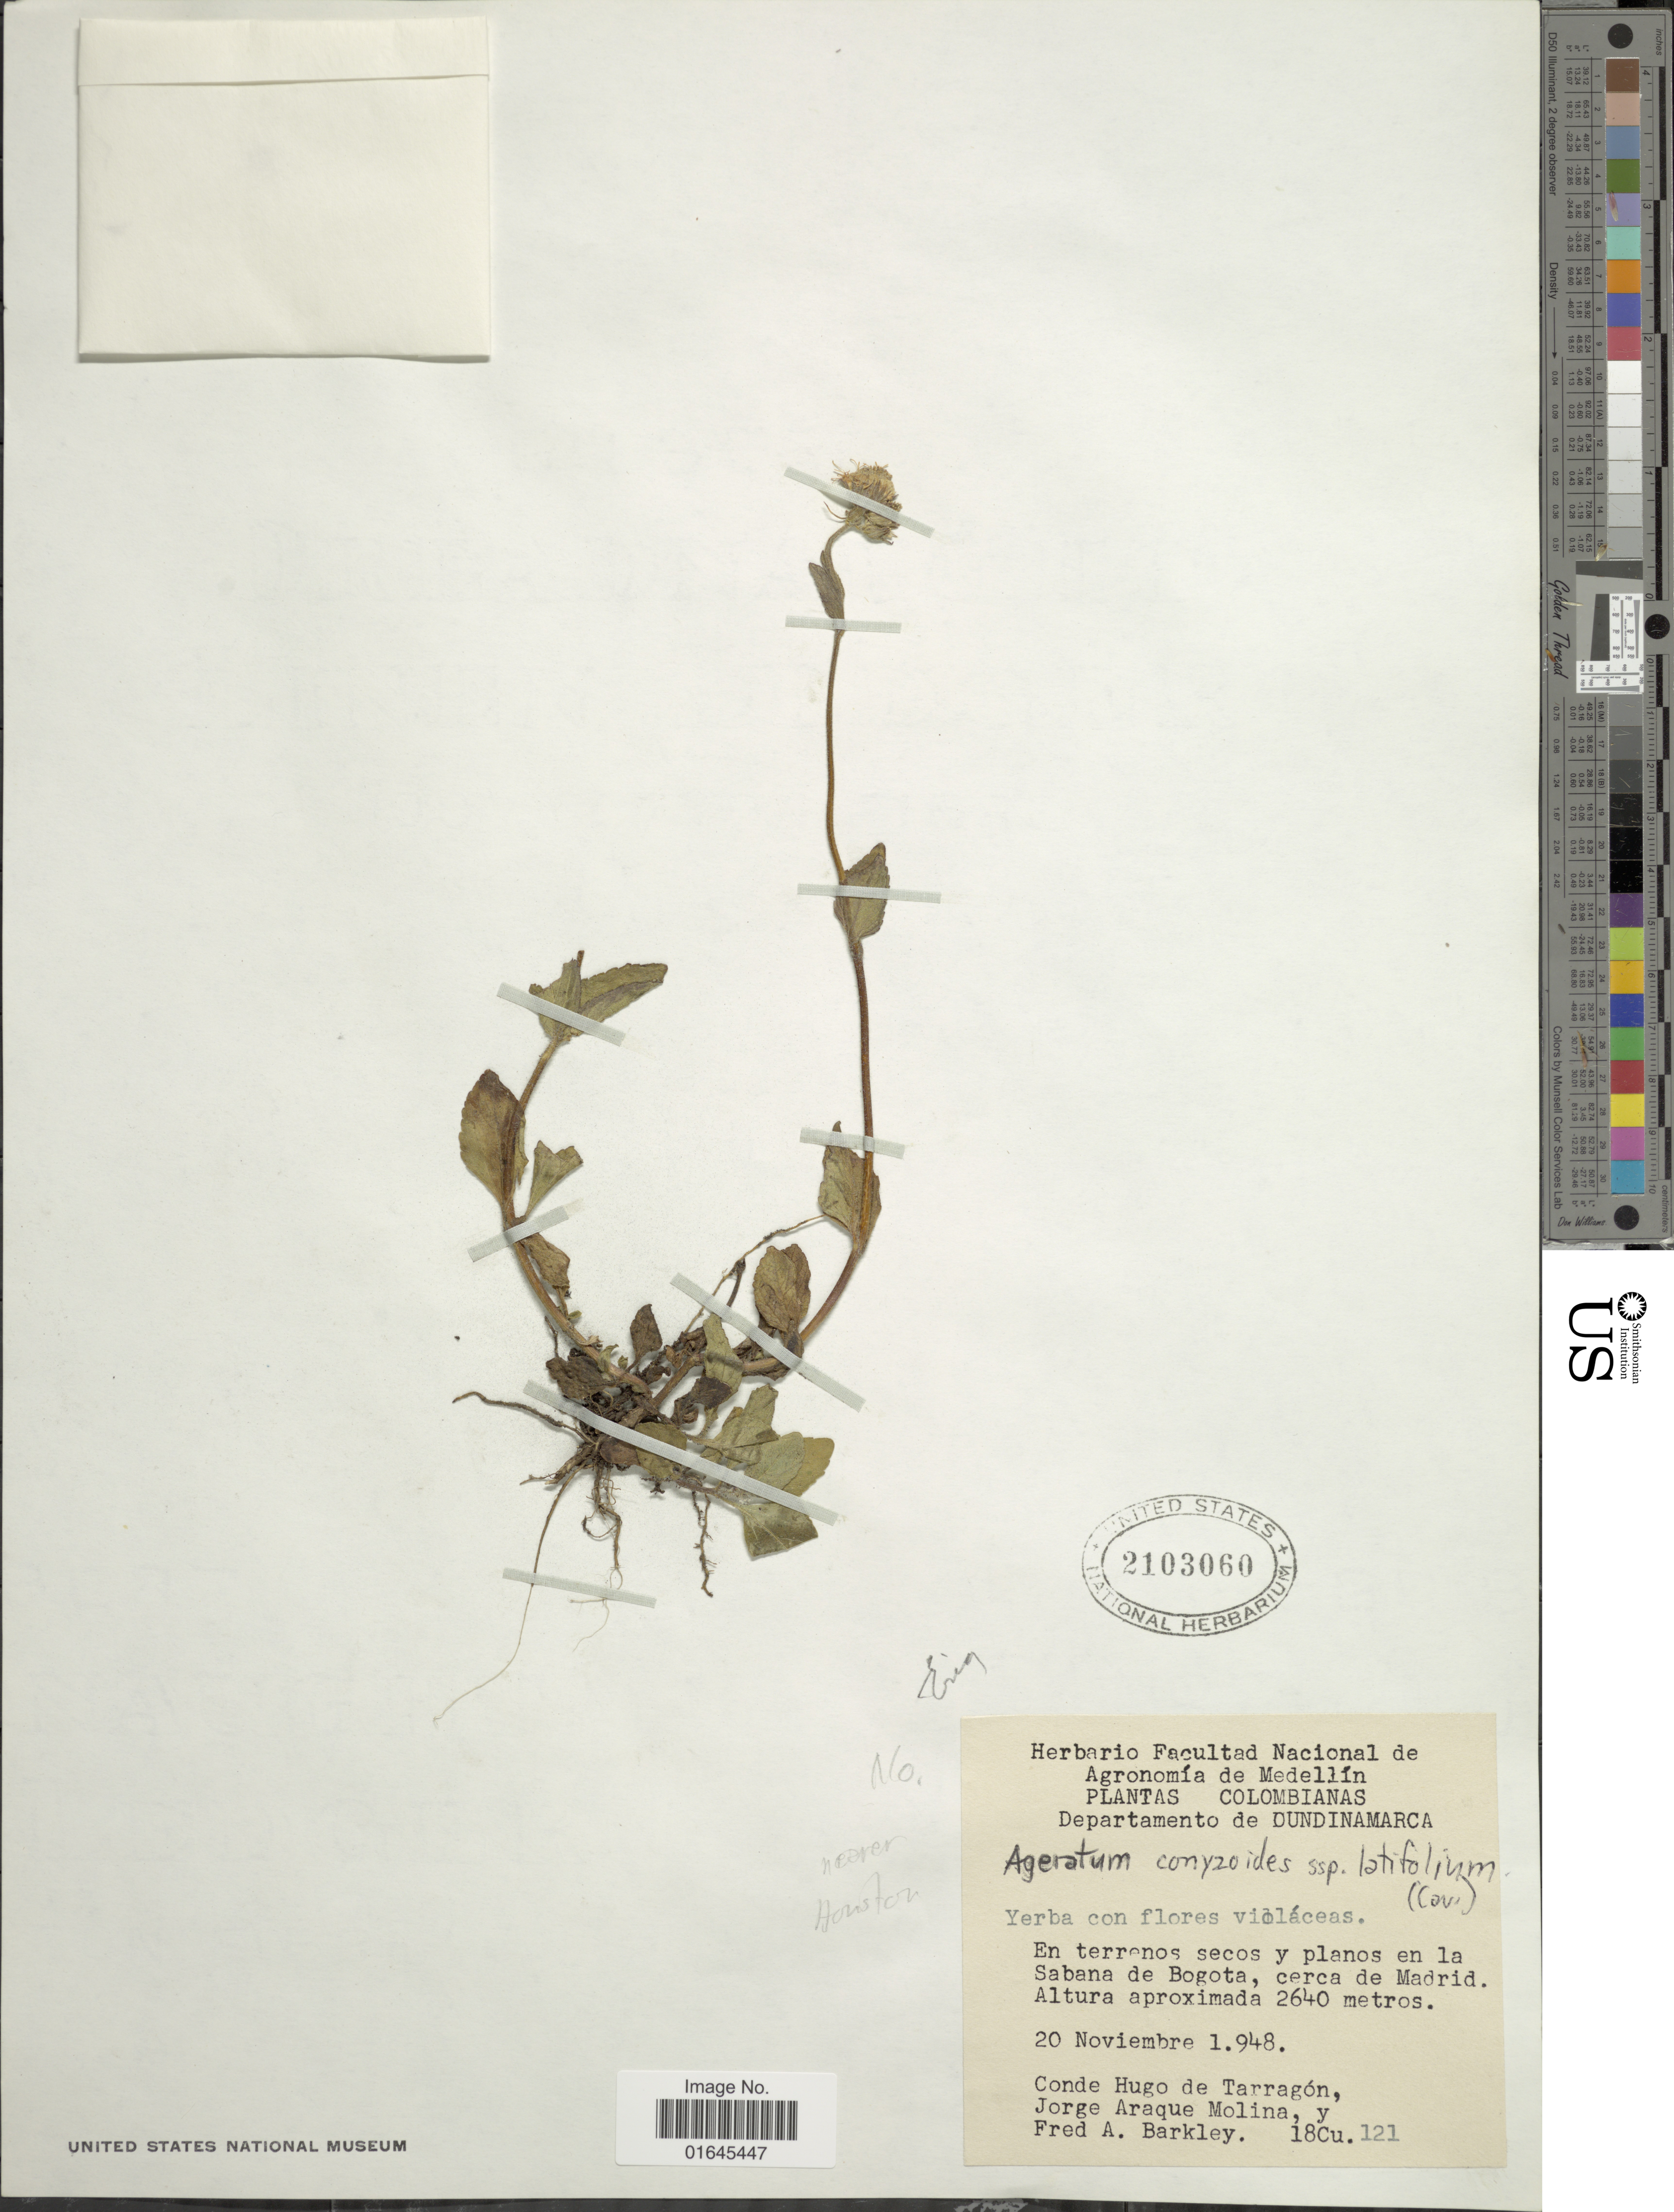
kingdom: Plantae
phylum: Tracheophyta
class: Magnoliopsida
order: Asterales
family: Asteraceae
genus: Ageratum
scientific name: Ageratum conyzoides subsp. latifolium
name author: (Cav.) M.F. Johnson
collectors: C. De Tarragon, J. A. Molina & F. A. Barkley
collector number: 18Cu121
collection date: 1948-11-20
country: Colombia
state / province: Cundinamarca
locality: En terrenos secos y planos en la Sabana de Bogota, cerca de Madrid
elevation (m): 2640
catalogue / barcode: US 2103060